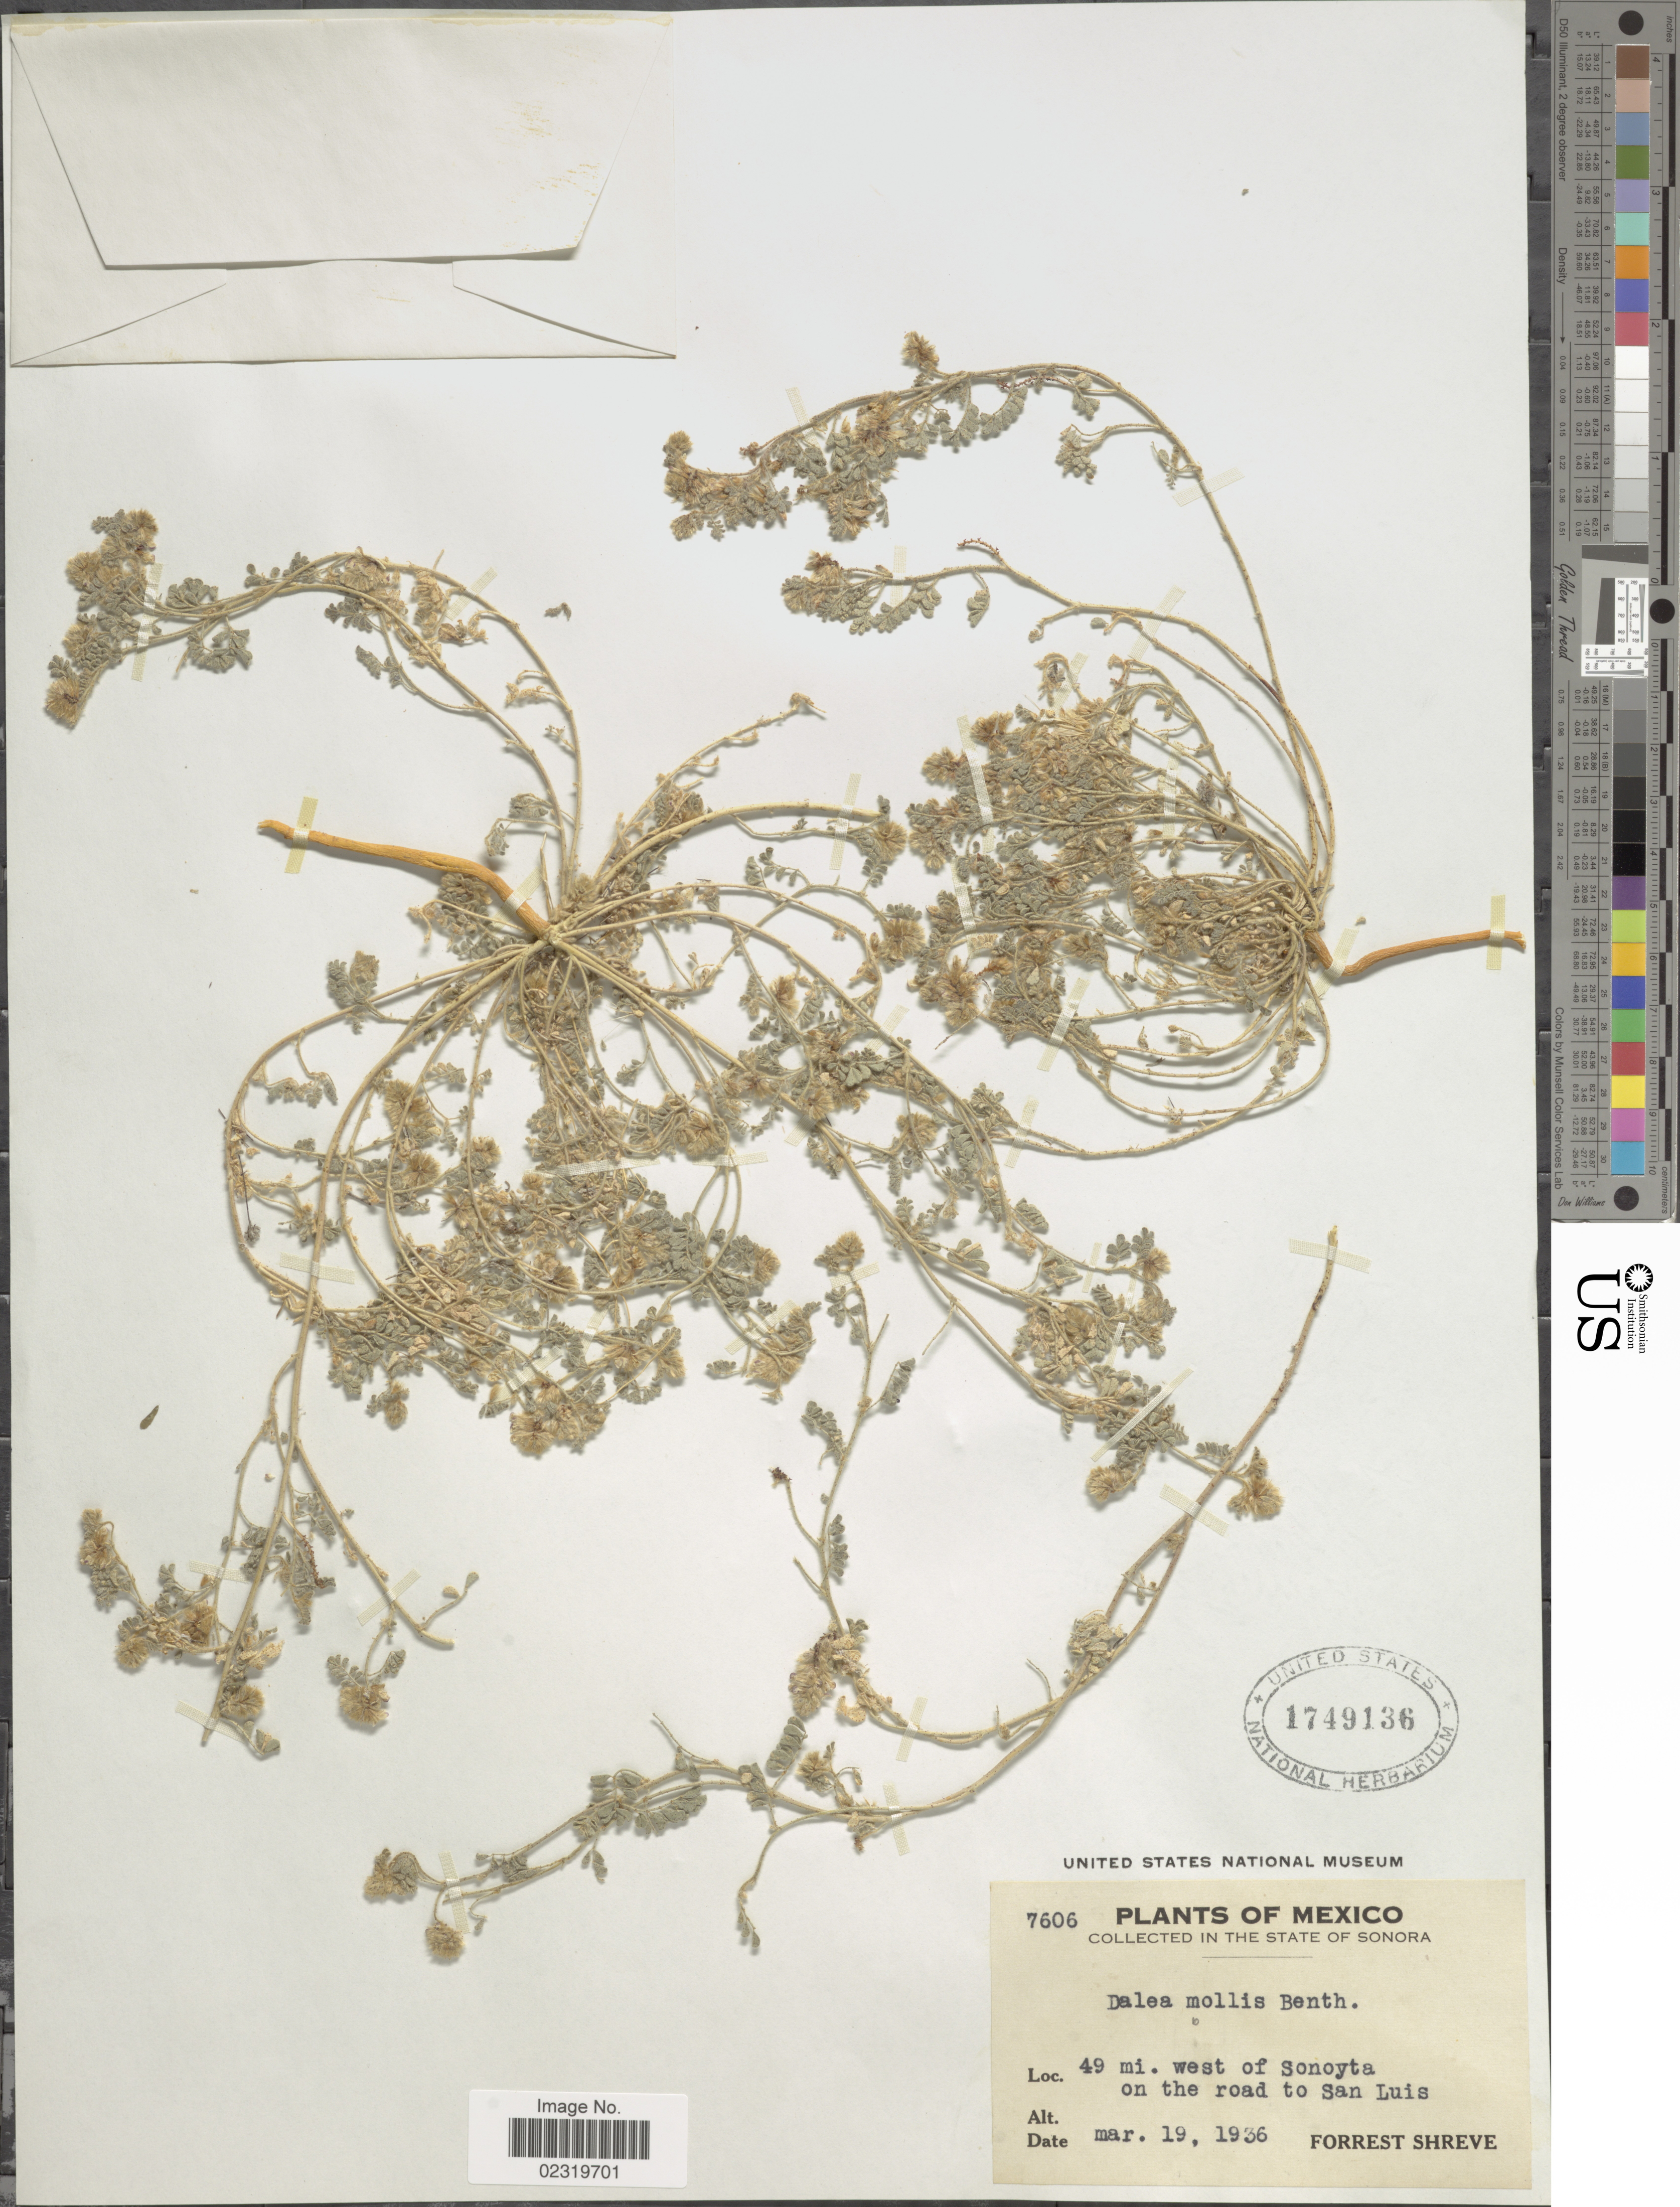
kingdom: Plantae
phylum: Tracheophyta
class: Magnoliopsida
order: Fabales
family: Fabaceae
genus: Dalea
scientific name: Dalea mollis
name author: Benth.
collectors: F. Shreve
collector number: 7606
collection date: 1936-03-19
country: Mexico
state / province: Sonora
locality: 49 mi. west of Sonoyta, on the road to San Luis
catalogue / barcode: US 1749136